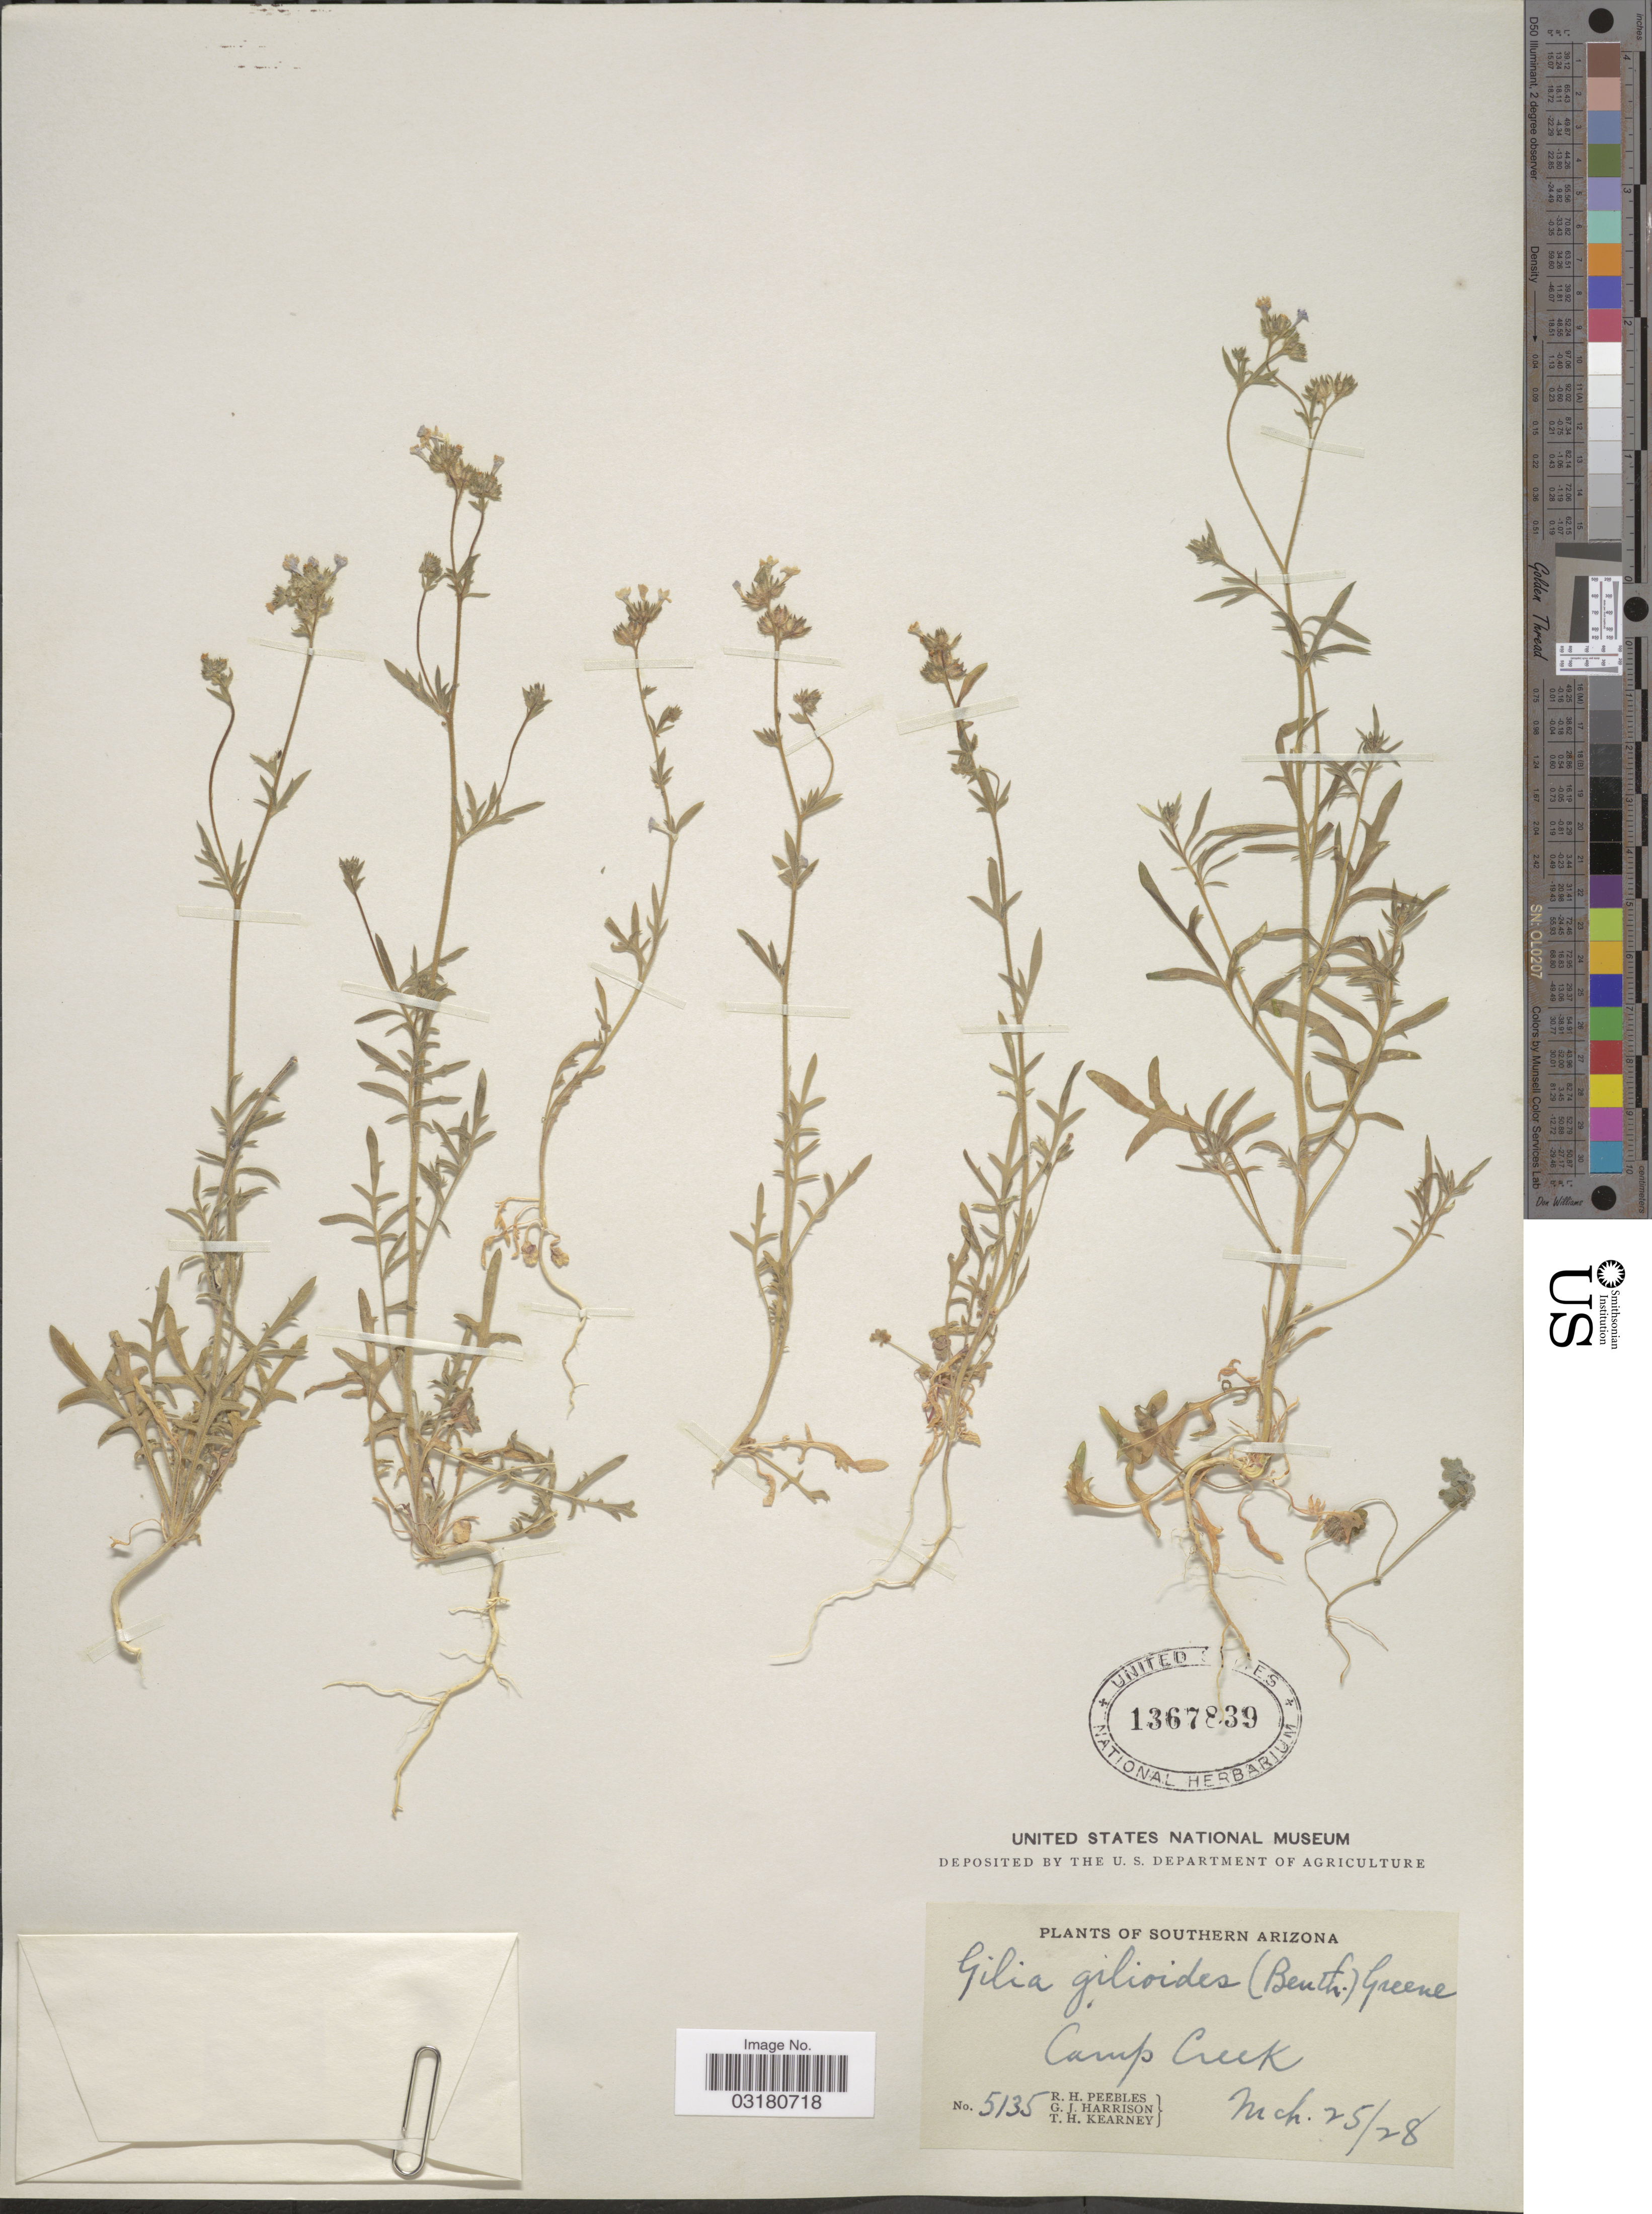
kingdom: Plantae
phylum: Tracheophyta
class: Magnoliopsida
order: Ericales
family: Polemoniaceae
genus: Allophyllum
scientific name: Allophyllum gilioides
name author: (Benth.) Benth.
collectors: R. H. Peebles, G. J. Harrison & T. H. Kearney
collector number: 5135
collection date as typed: Transcribed d/m/y: 25/3/28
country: United States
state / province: Arizona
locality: Southern Arizona. Camp Creek.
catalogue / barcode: US 1367839